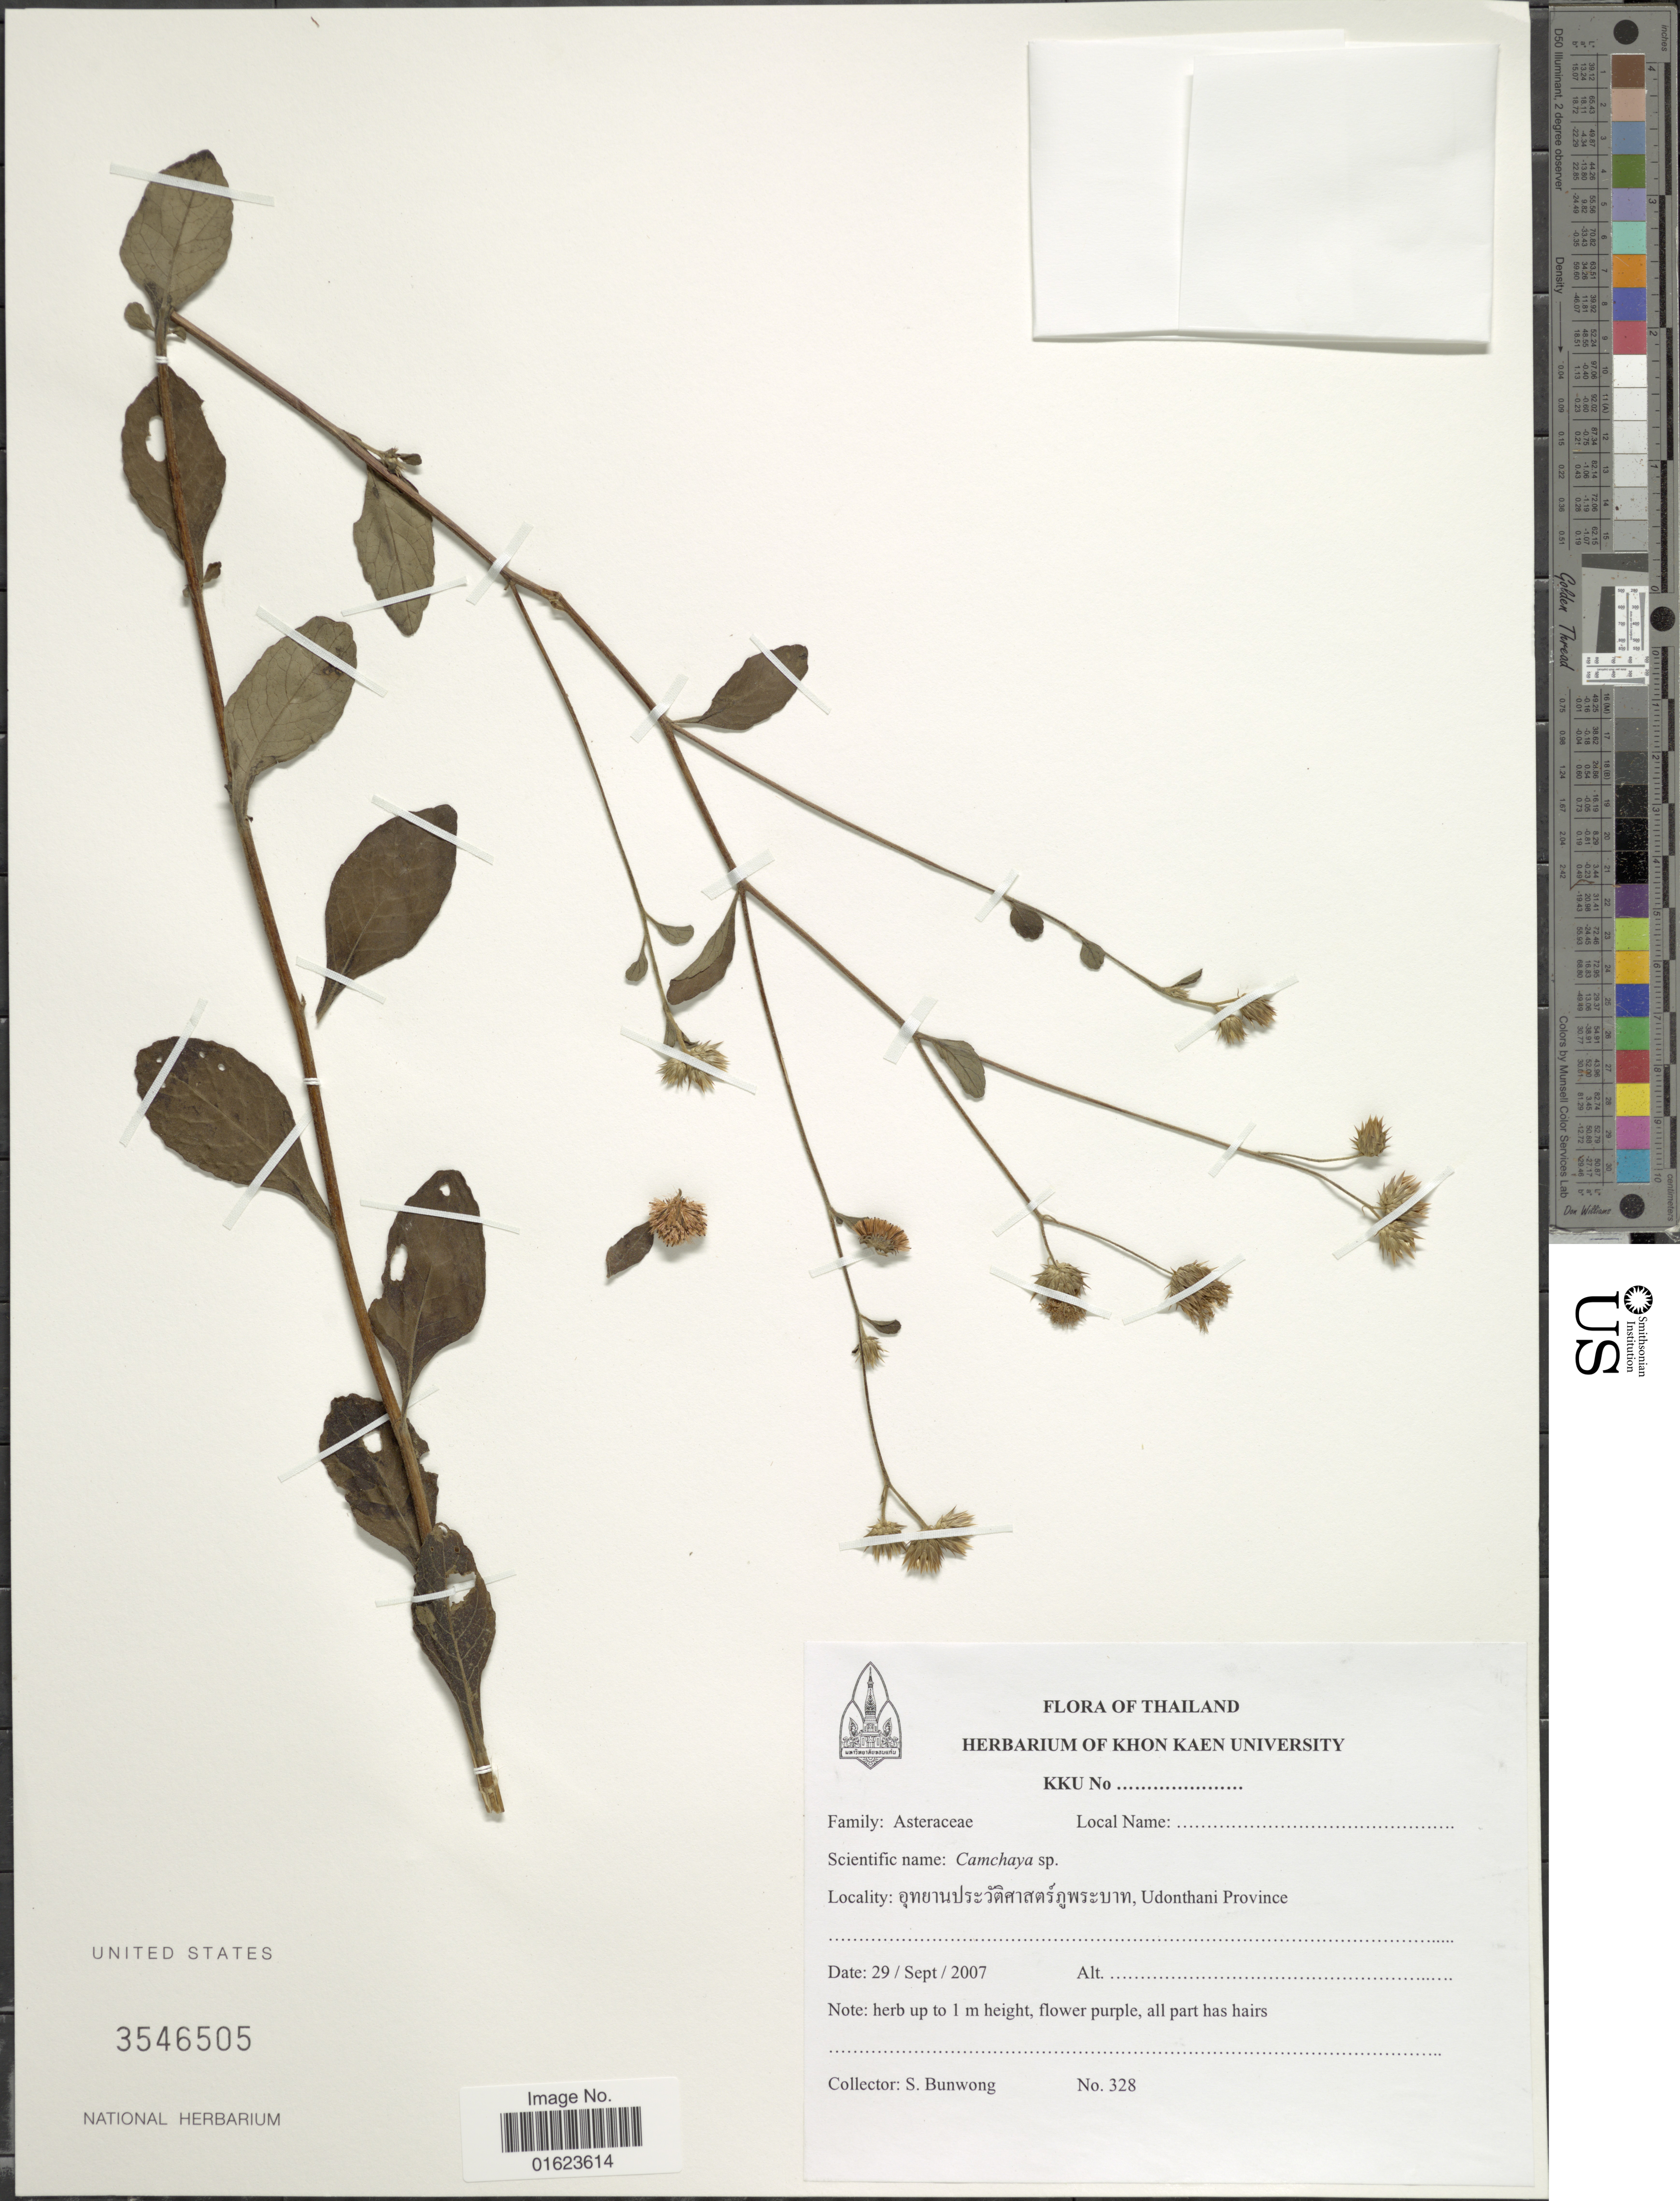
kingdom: Plantae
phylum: Tracheophyta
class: Magnoliopsida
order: Asterales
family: Asteraceae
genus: Camchaya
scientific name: Camchaya sp.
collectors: S. Bunwong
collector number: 328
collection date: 2007-09-09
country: Thailand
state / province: Udon Thani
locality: X. Udonthani Province.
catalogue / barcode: US 3546505